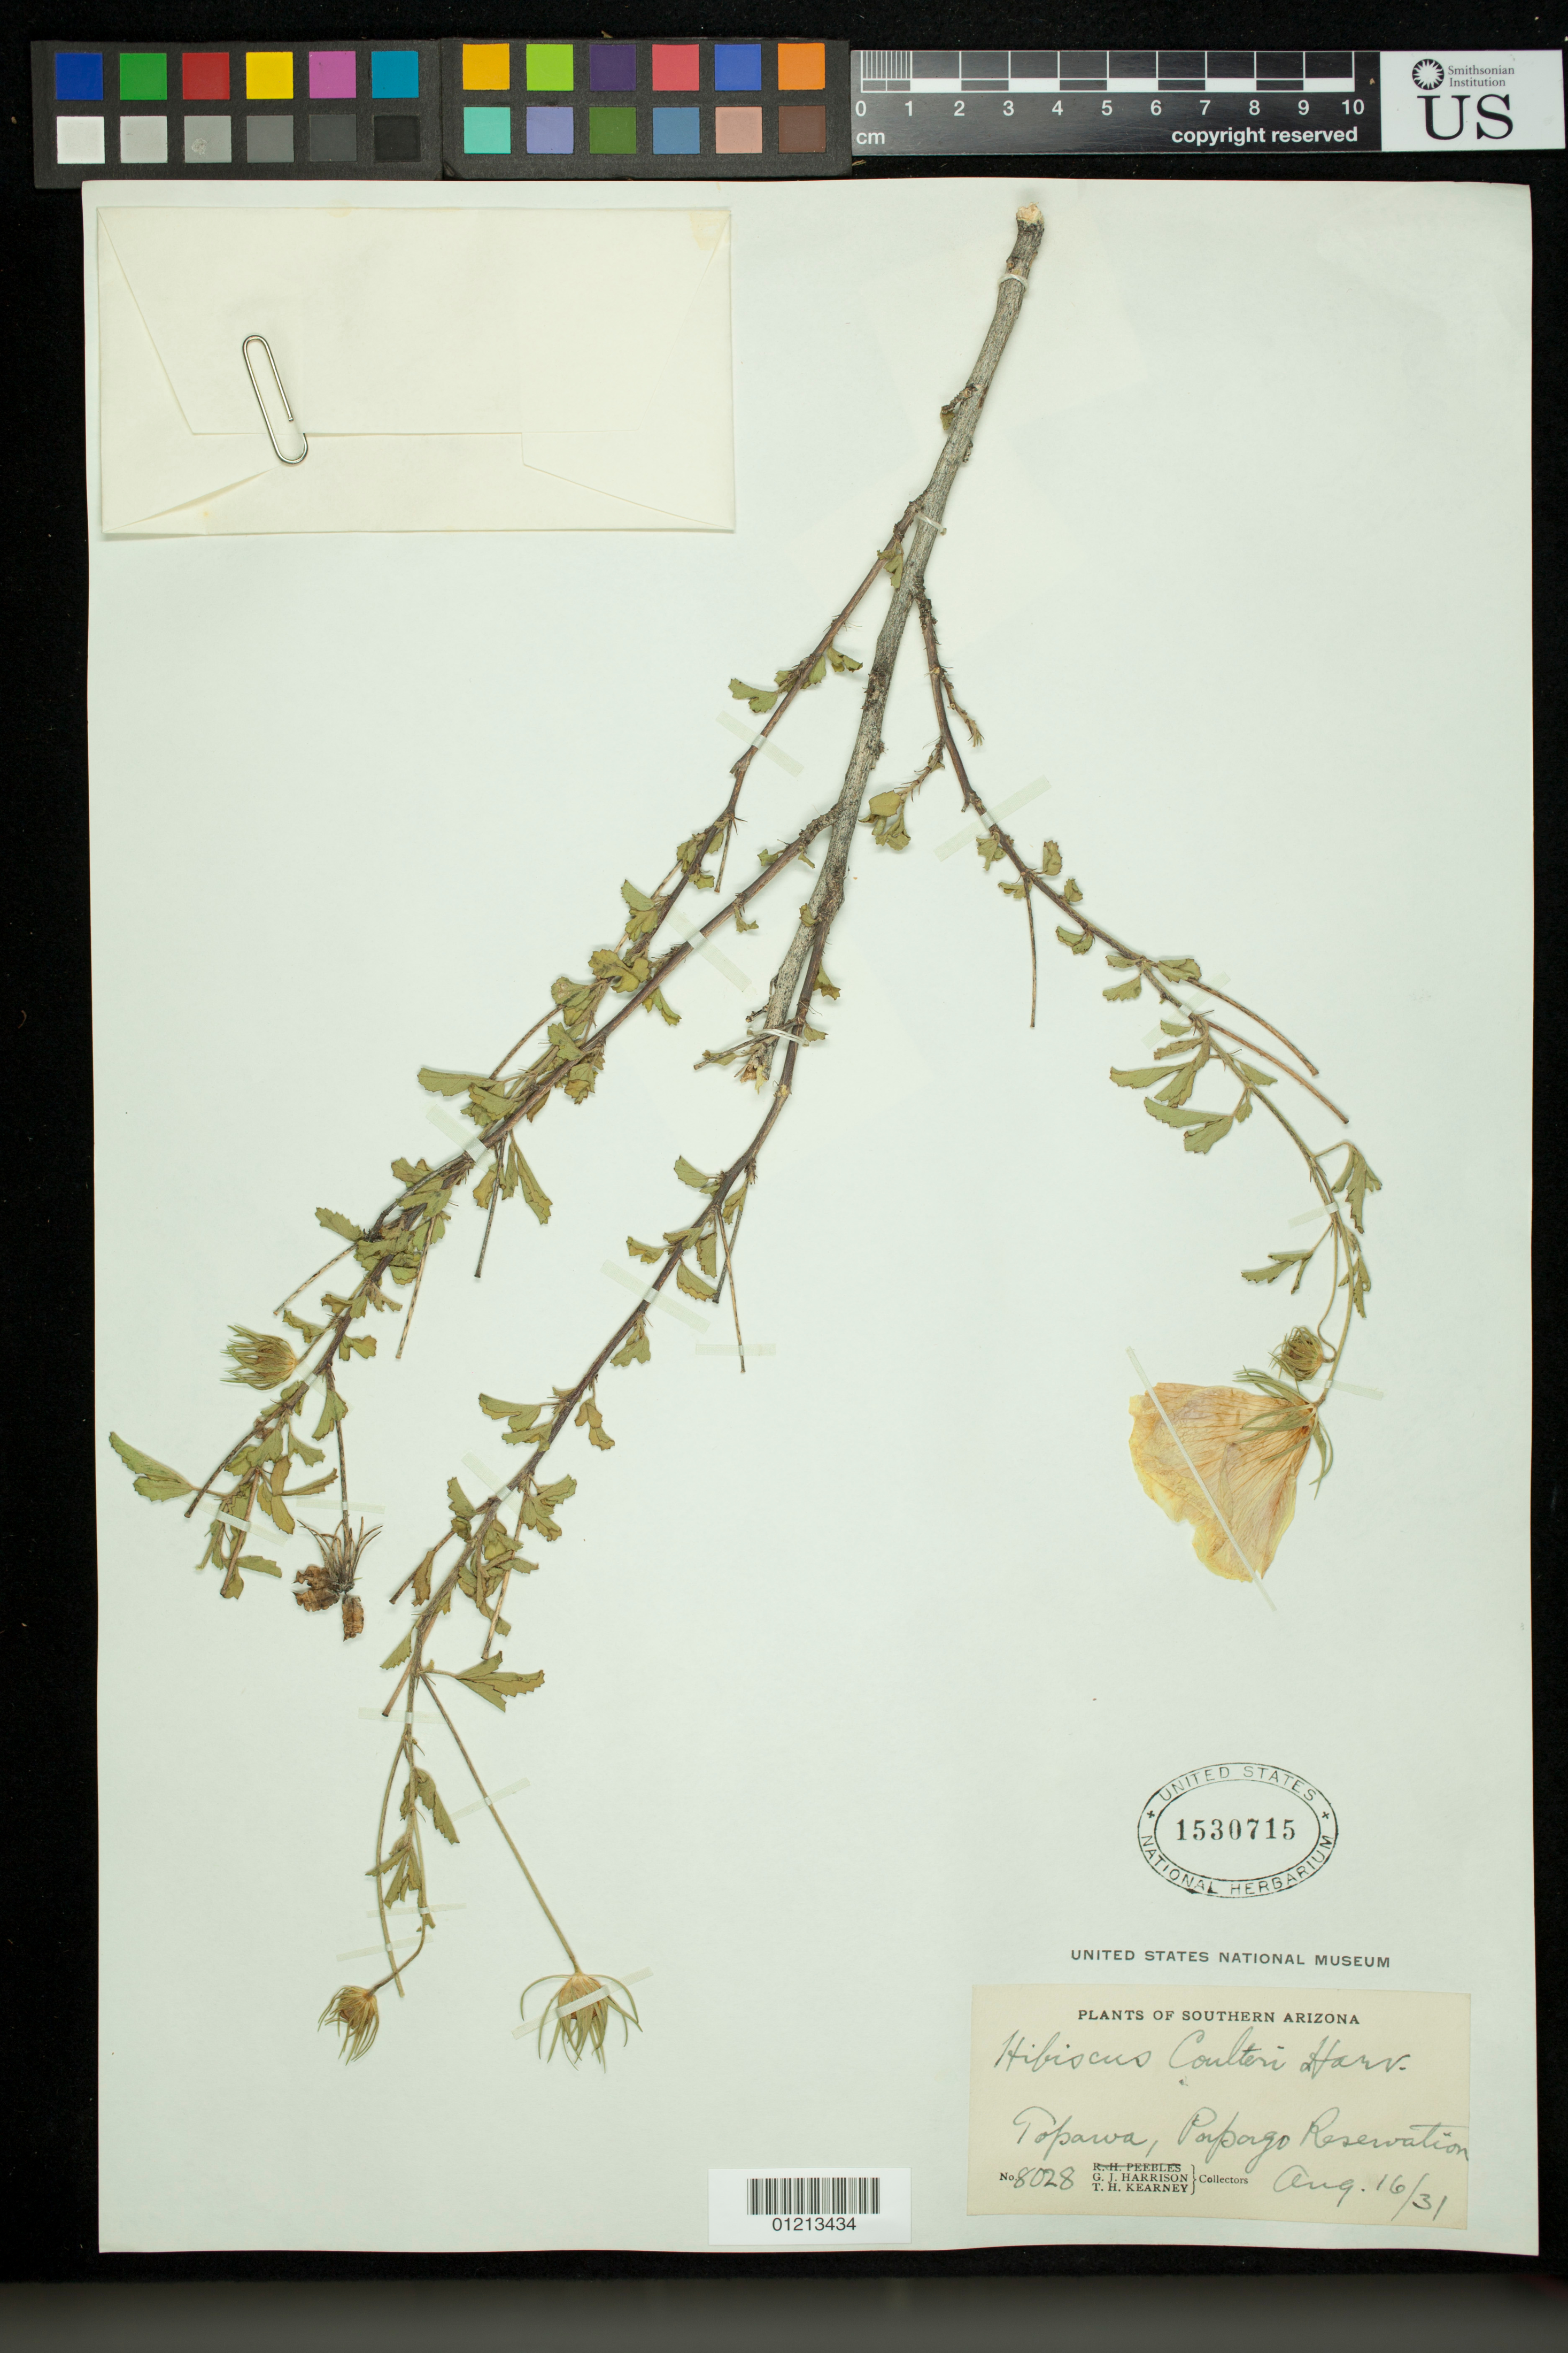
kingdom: Plantae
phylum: Tracheophyta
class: Magnoliopsida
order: Malvales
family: Malvaceae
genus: Hibiscus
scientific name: Hibiscus coulteri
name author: Harv. ex A. Gray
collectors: G. J. Harrison & T. H. Kearney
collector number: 8028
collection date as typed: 16 Aug 1931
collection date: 1931-08-16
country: United States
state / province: Arizona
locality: Southern Arizona: Topawa, Papago Reservation.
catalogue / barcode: US 1530715